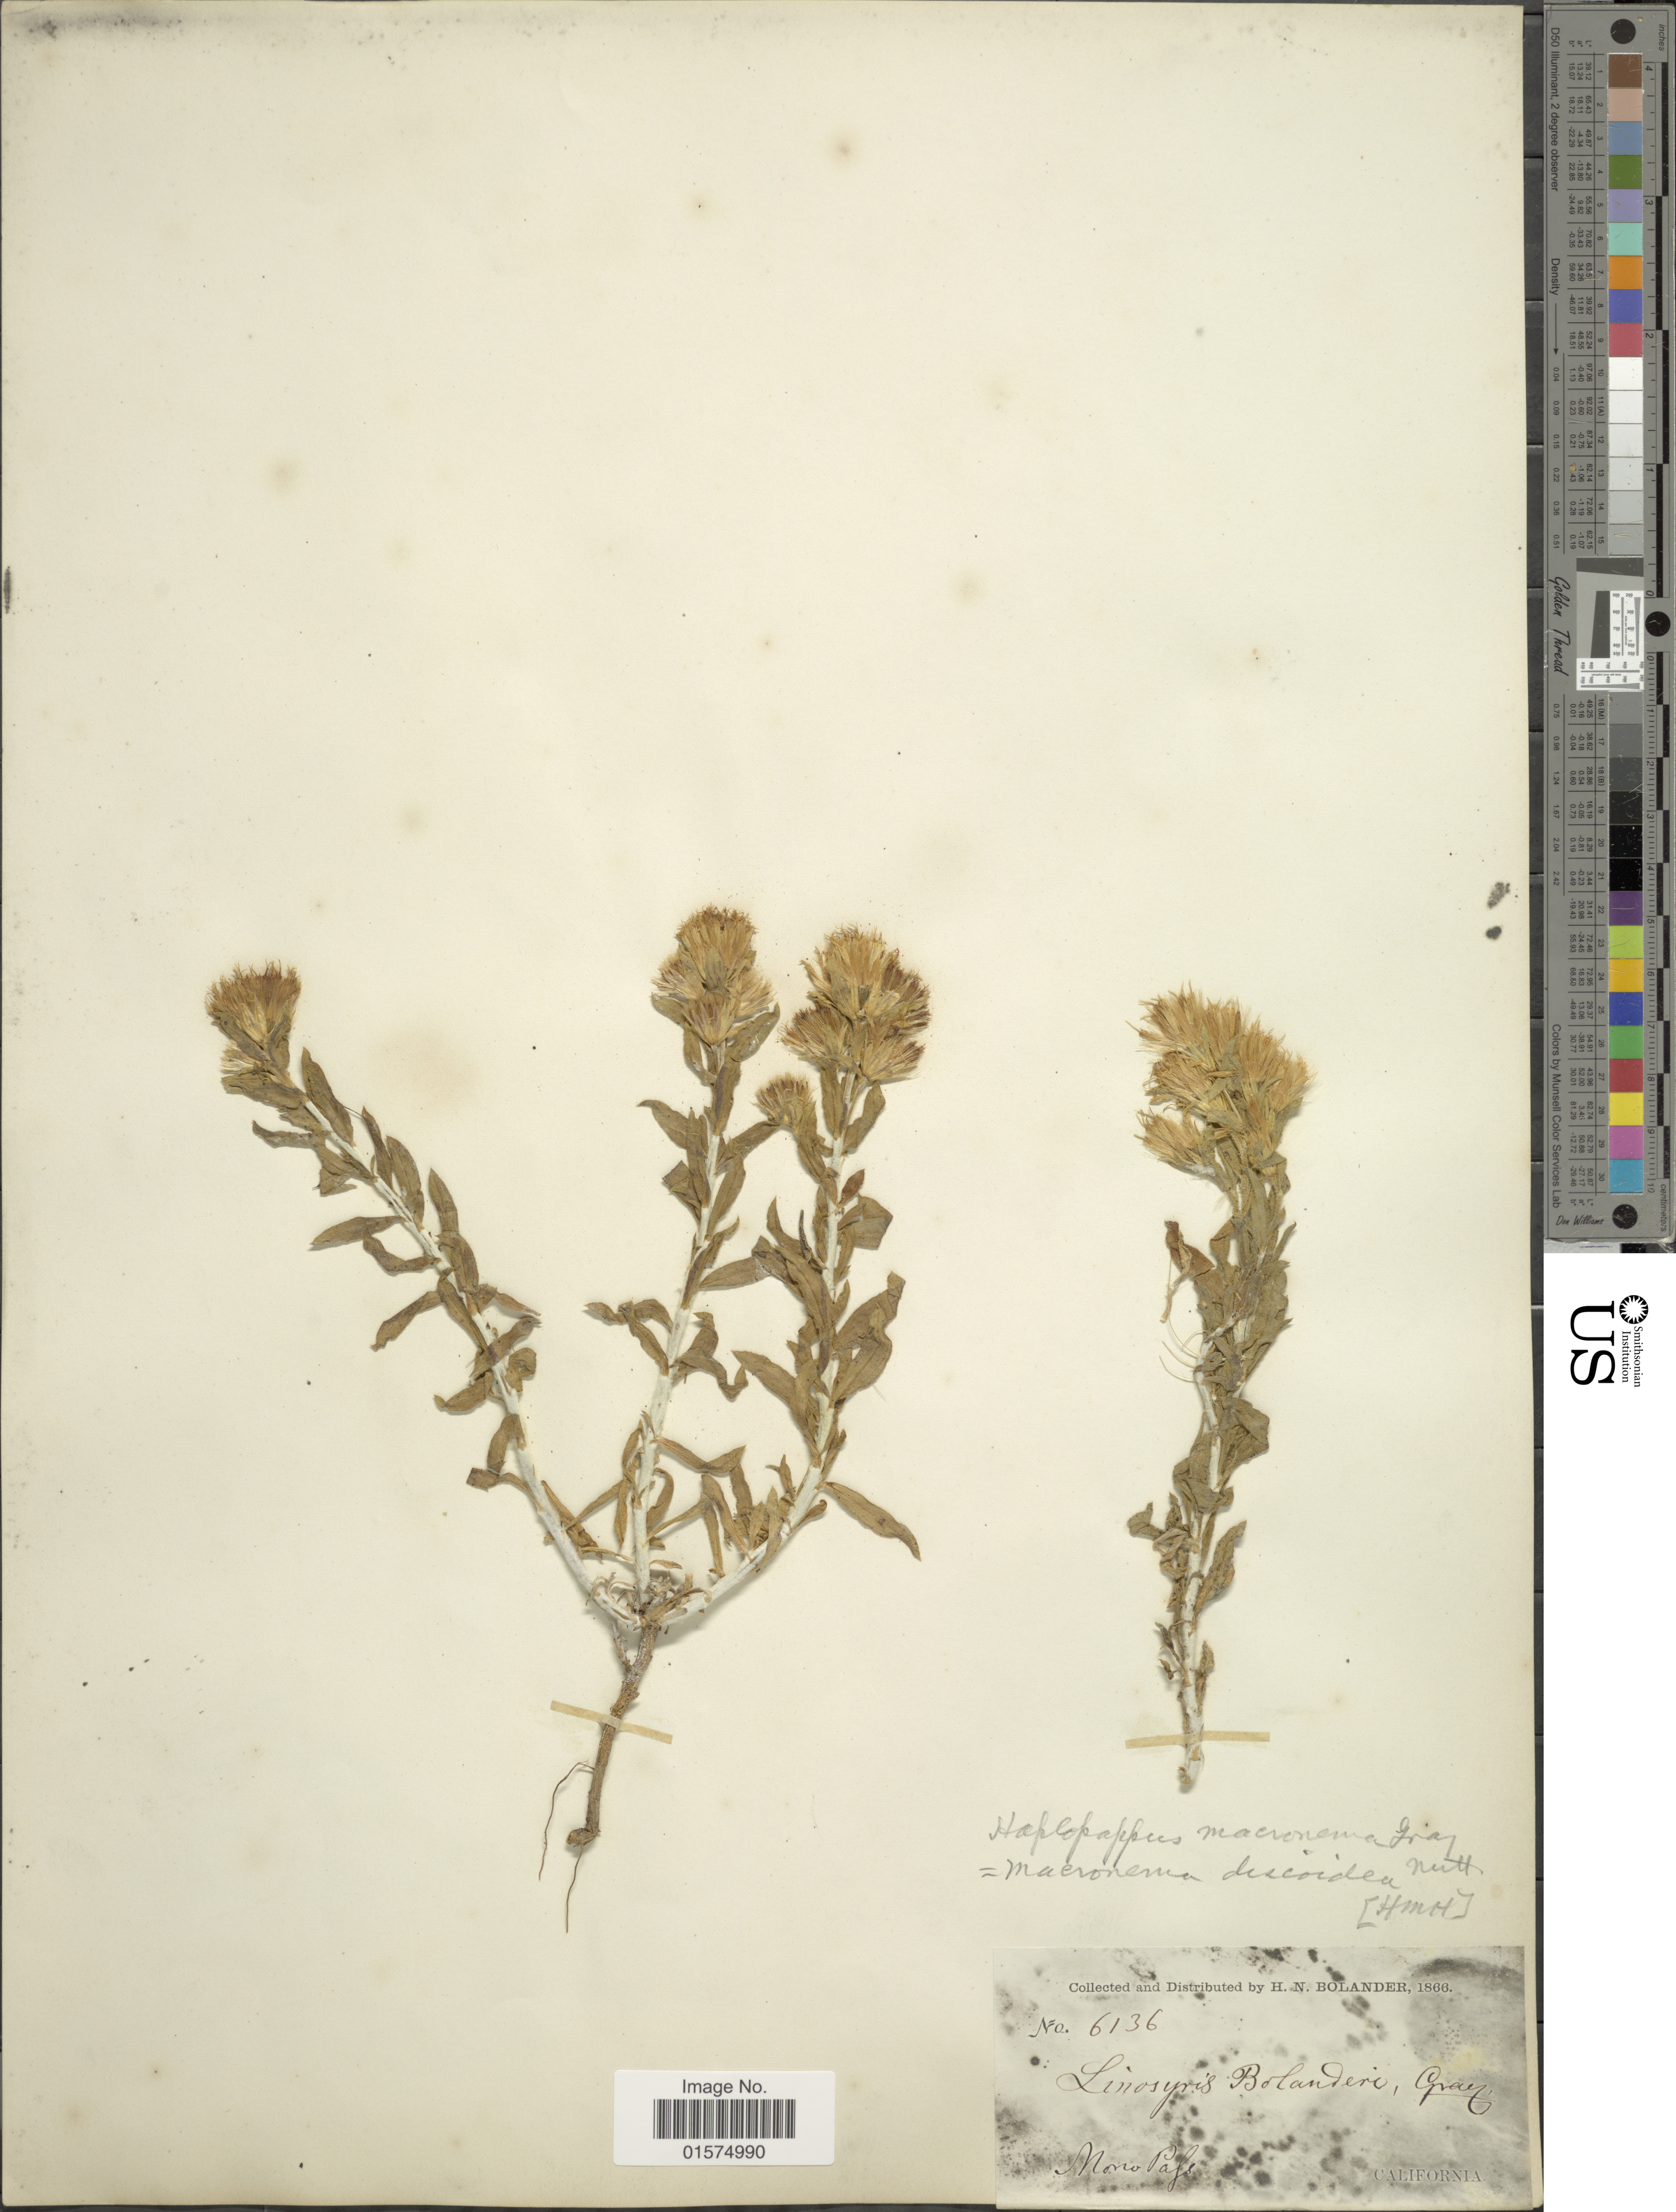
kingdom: Plantae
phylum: Tracheophyta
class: Magnoliopsida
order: Asterales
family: Asteraceae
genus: Ericameria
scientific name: Ericameria discoidea var. discoidea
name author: (Nutt.) G.L. Nesom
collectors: H. Bolander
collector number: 6136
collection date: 1866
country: United States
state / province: California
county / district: Mono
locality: Mono Pass